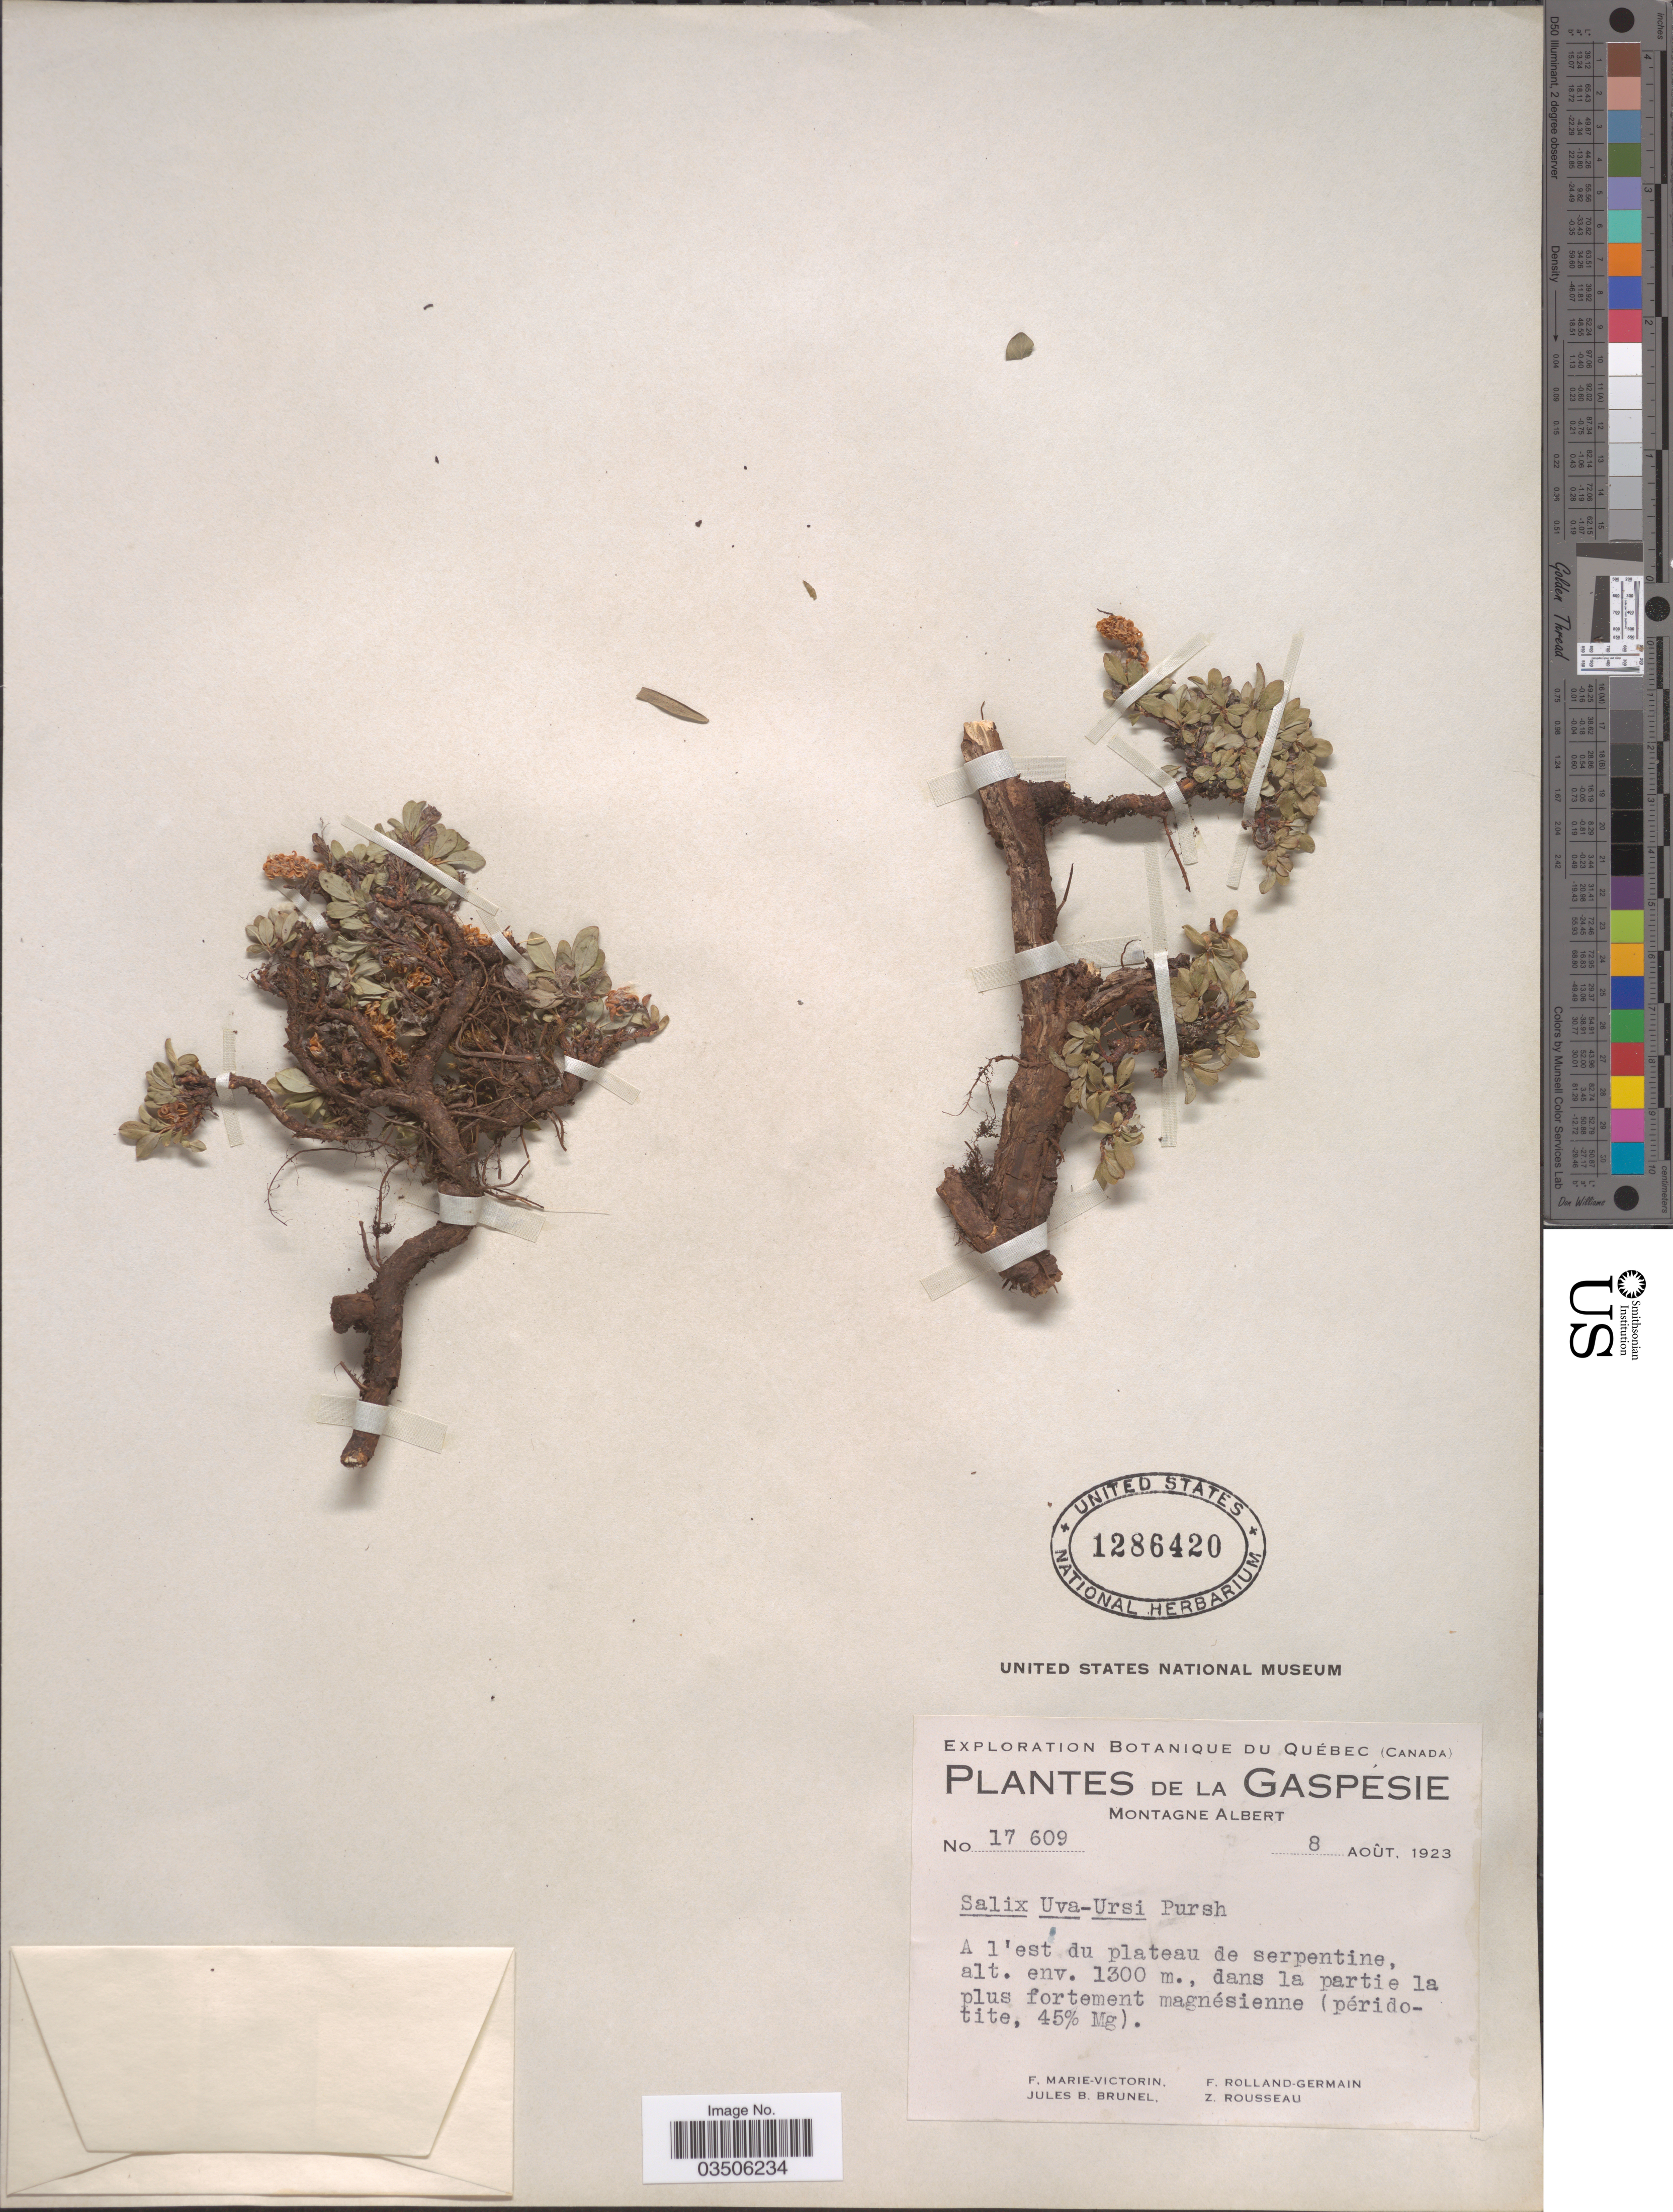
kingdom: Plantae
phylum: Tracheophyta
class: Magnoliopsida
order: Malpighiales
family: Salicaceae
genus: Salix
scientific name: Salix uva-ursi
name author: Pursh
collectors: F. Marie-Victorin, J. Brunel, Rolland-Germain & Z. Rousseau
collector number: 17609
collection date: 1923-08-08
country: Canada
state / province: Quebec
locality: Gaspesie. Montagne Albert. A l'est du plateau de serpentine.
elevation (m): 1300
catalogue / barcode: US 1286420